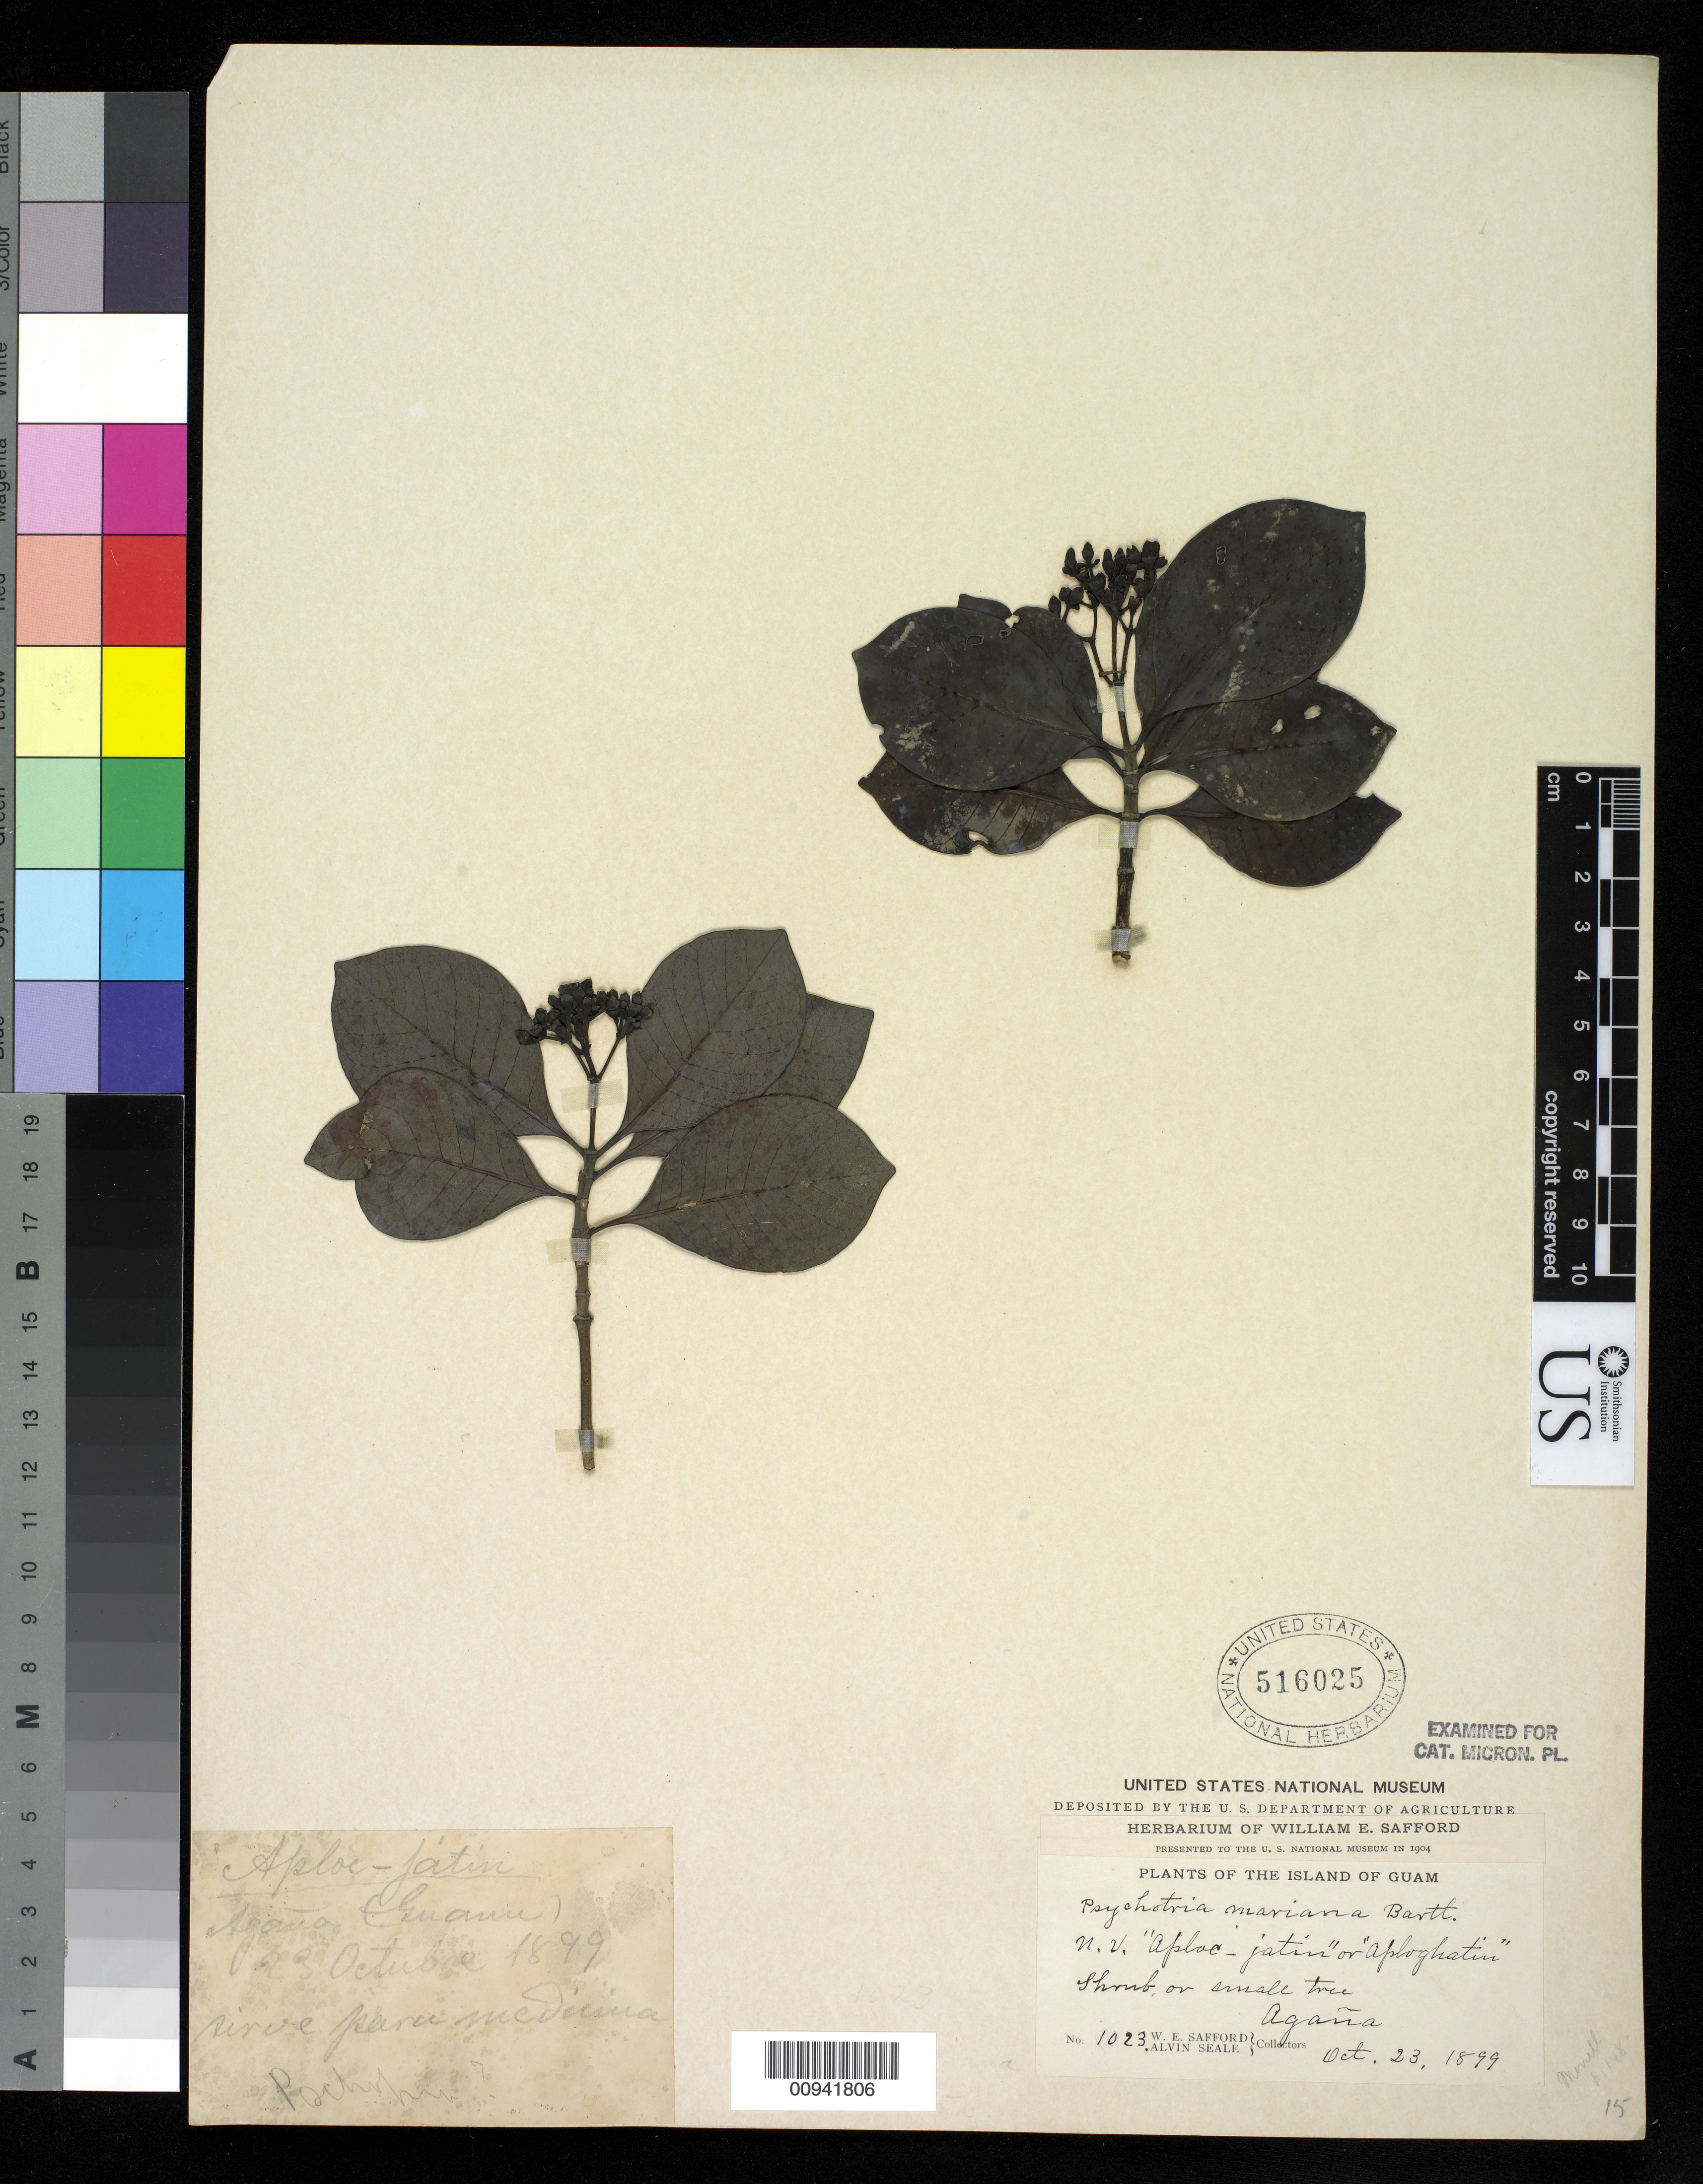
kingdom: Plantae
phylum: Tracheophyta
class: Magnoliopsida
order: Gentianales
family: Rubiaceae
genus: Psychotria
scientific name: Psychotria mariana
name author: Bartl. ex DC.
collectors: W. E. Safford & A. Seale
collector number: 1023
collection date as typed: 23 Oct 1899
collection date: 1899-10-23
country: Guam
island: Guam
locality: Agana.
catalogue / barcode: US 516025